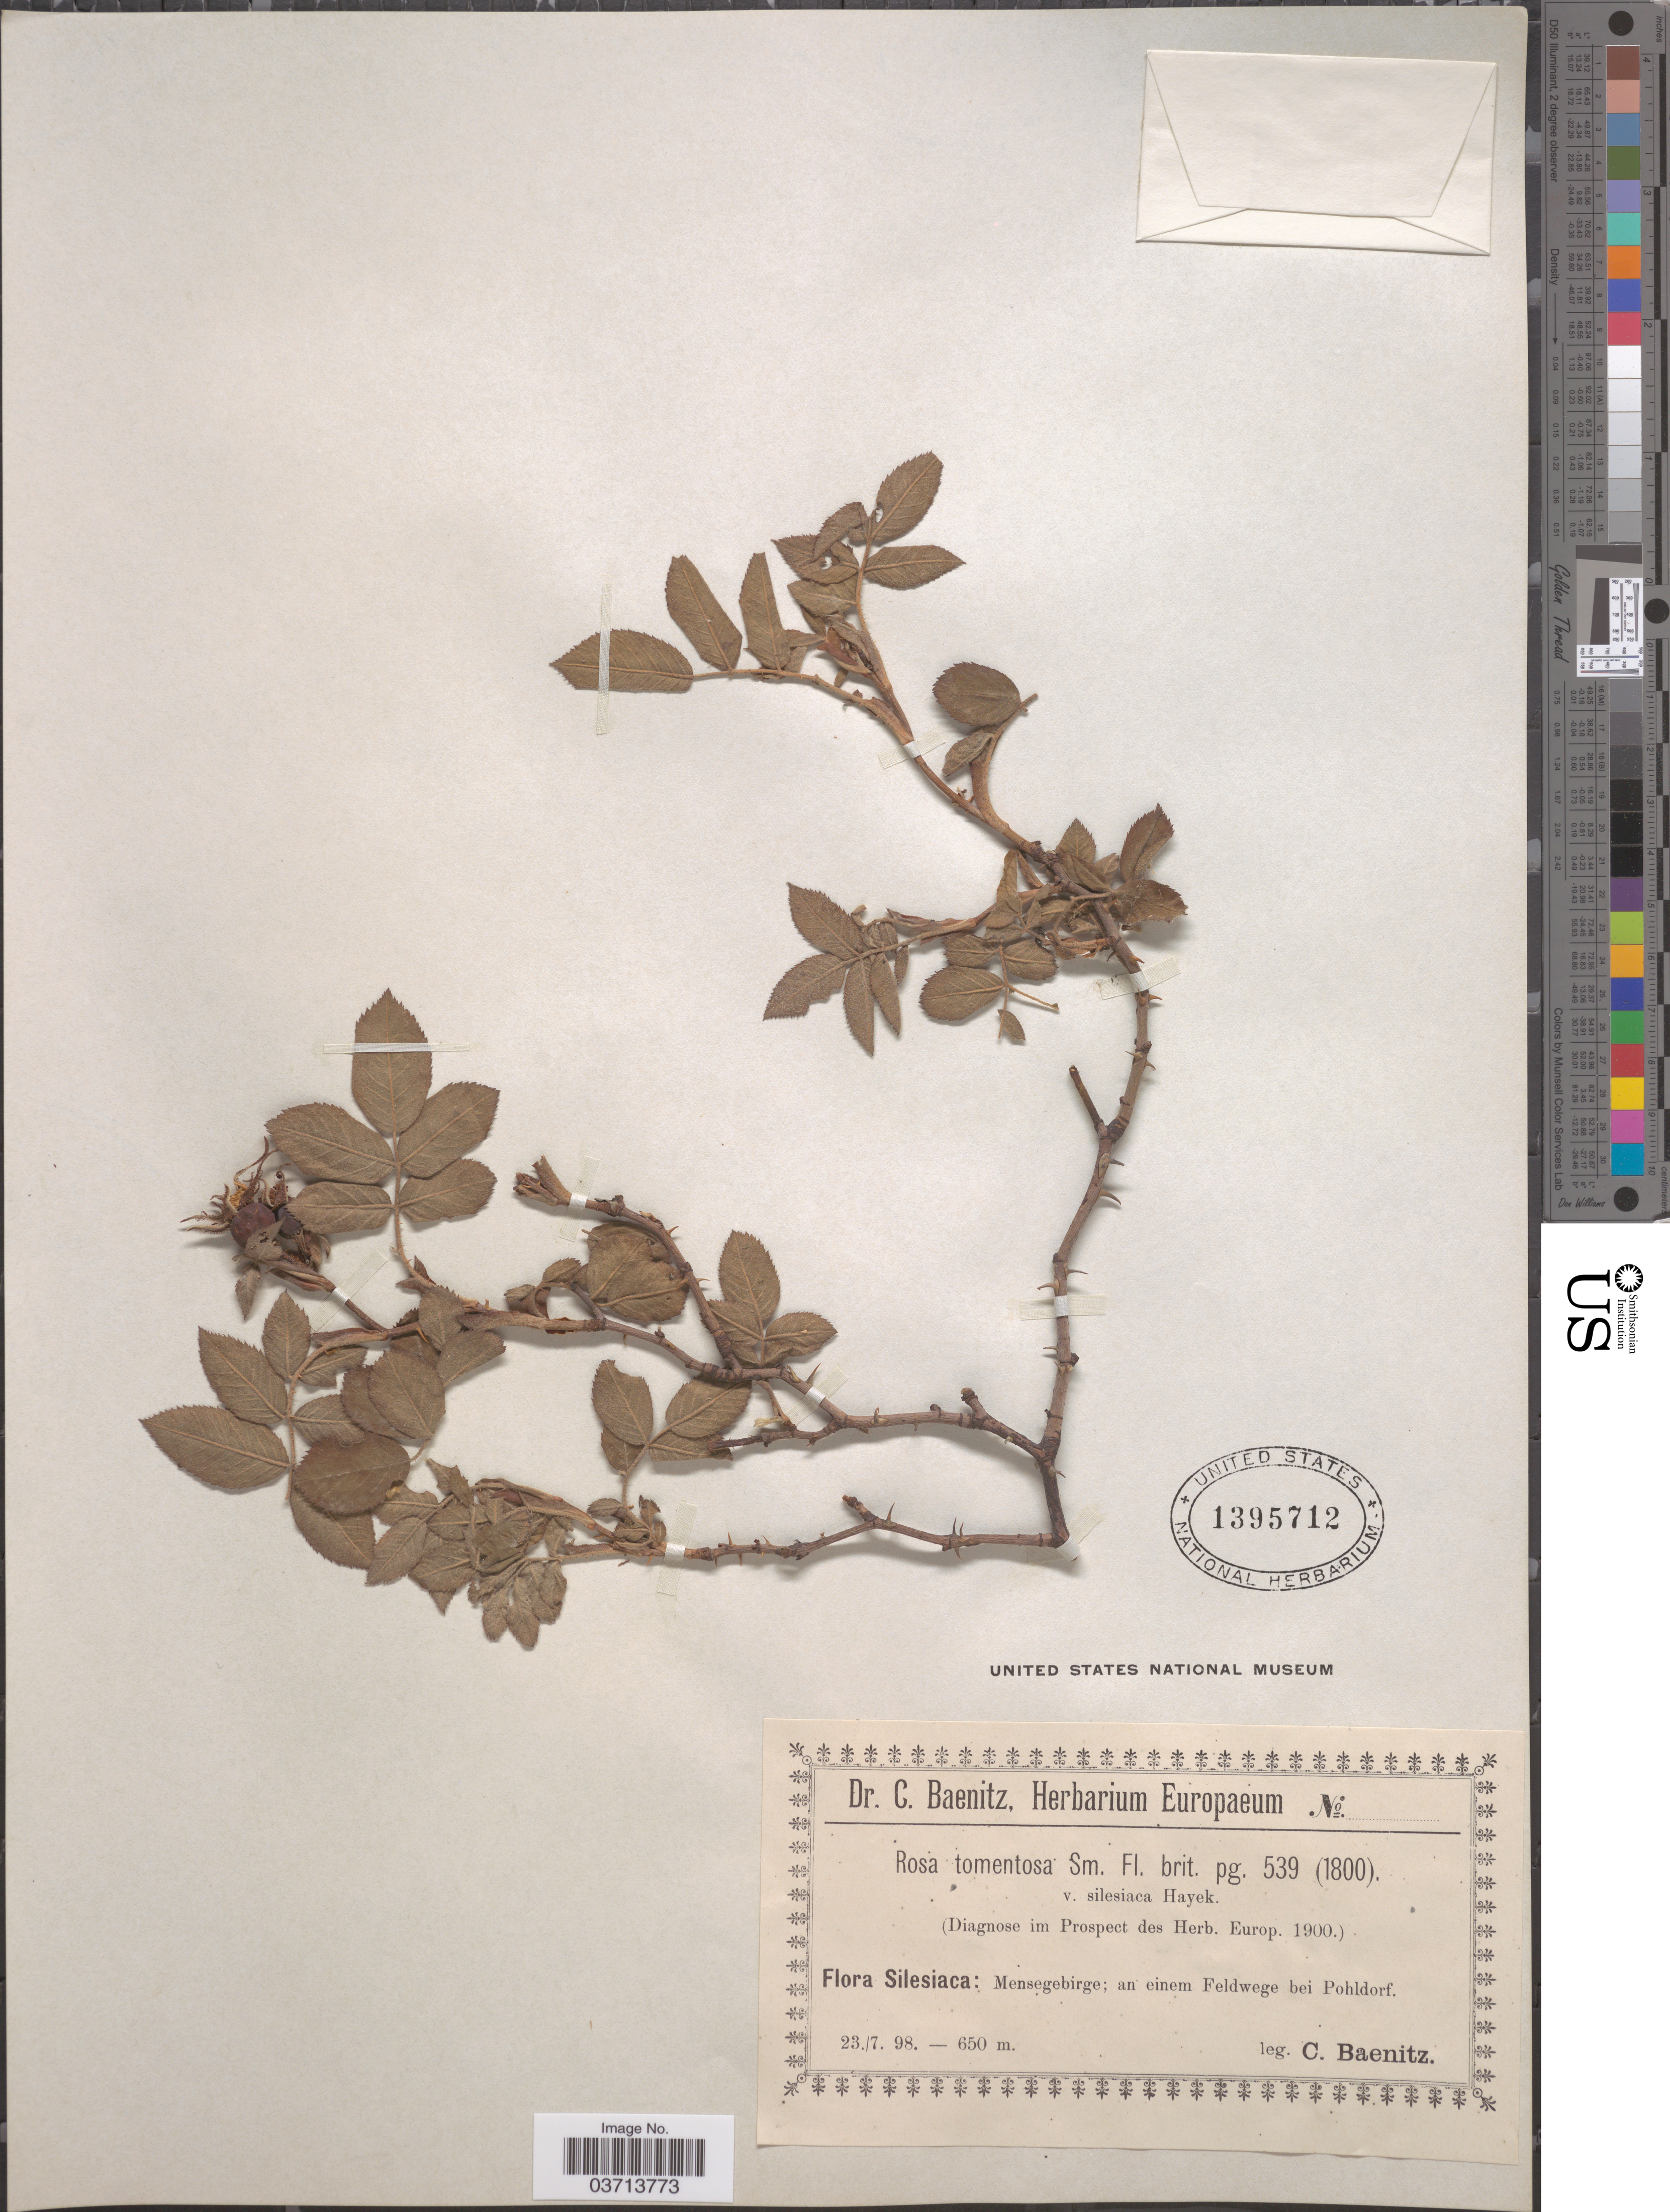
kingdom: Plantae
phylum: Tracheophyta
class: Magnoliopsida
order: Rosales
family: Rosaceae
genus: Rosa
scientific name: Rosa tomentosa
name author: Sm.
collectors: C. G. Baenitz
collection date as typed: Transcribed d/m/y: 23/7/98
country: Poland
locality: Silesiaca: Mensegebirge; an einem Feldwege bei Pohldorf.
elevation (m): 650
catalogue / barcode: US 1395712